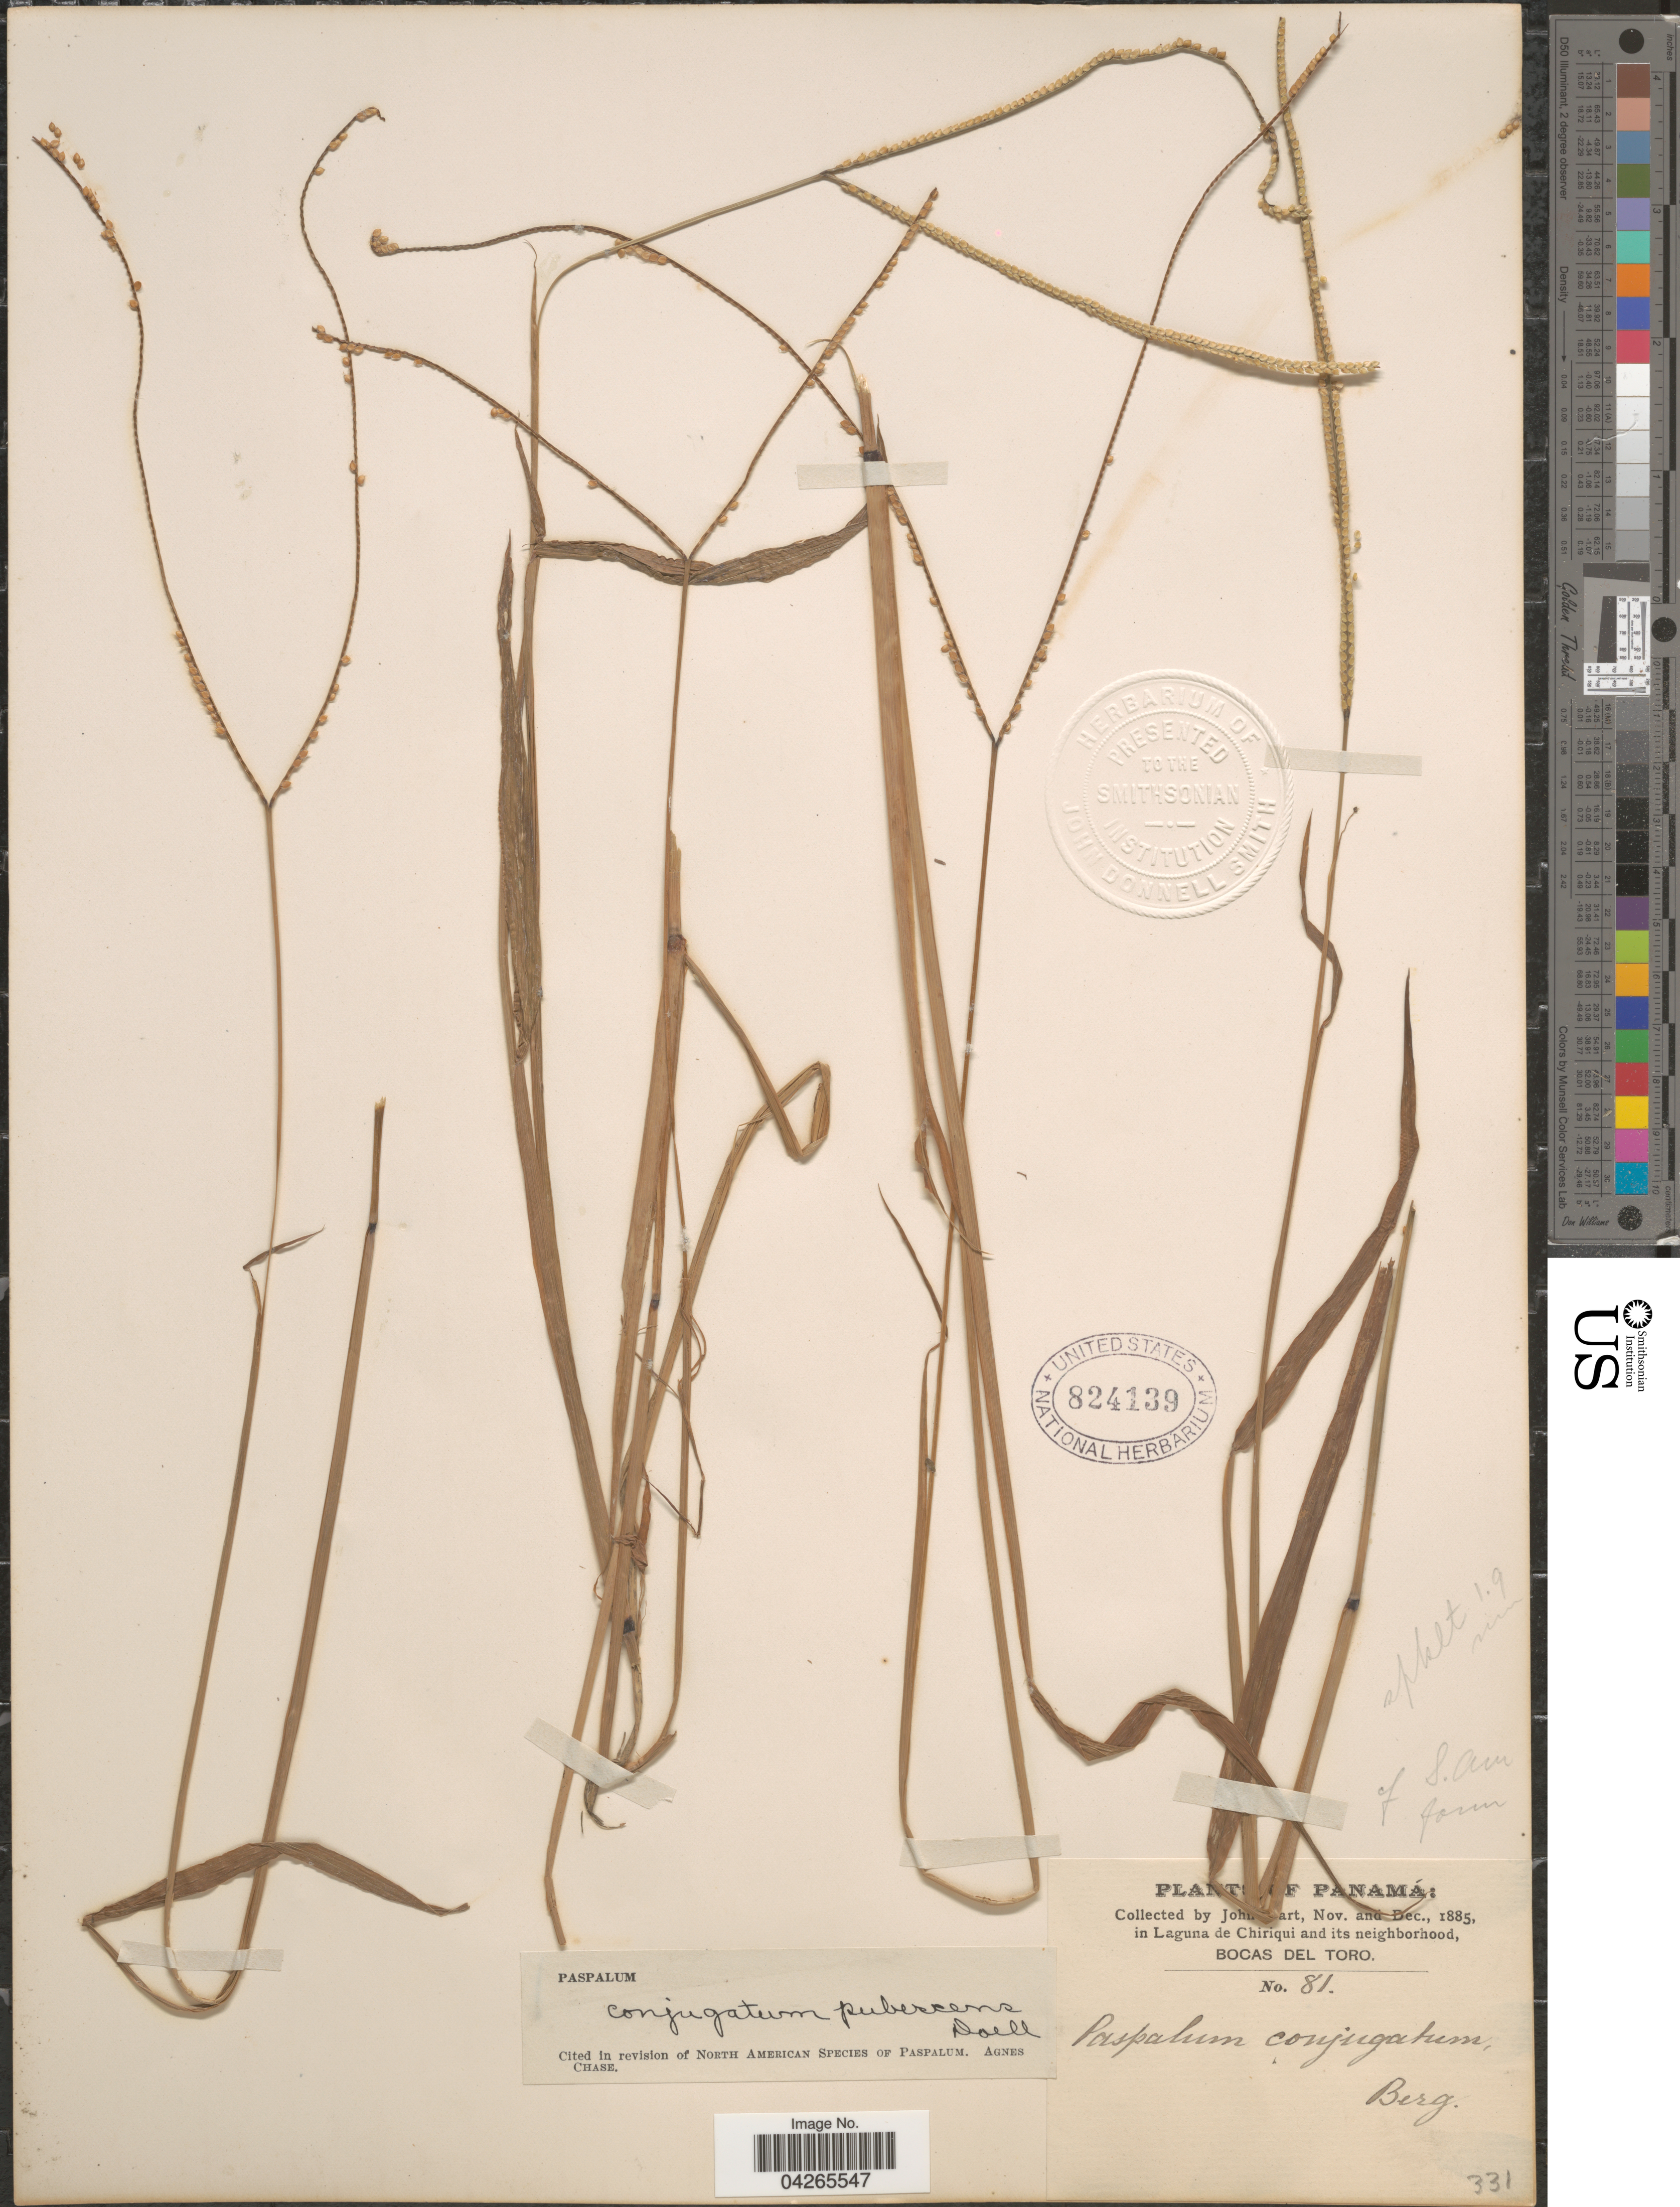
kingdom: Plantae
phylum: Tracheophyta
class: Liliopsida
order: Poales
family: Poaceae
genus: Paspalum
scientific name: Paspalum conjugatum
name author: P.J. Bergius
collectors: J. H. Hart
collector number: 81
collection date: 1885-11/1885-12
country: Panama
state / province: Bocas del Toro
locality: In Laguna de Chiriqui and its neighborhood.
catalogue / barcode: US 824139